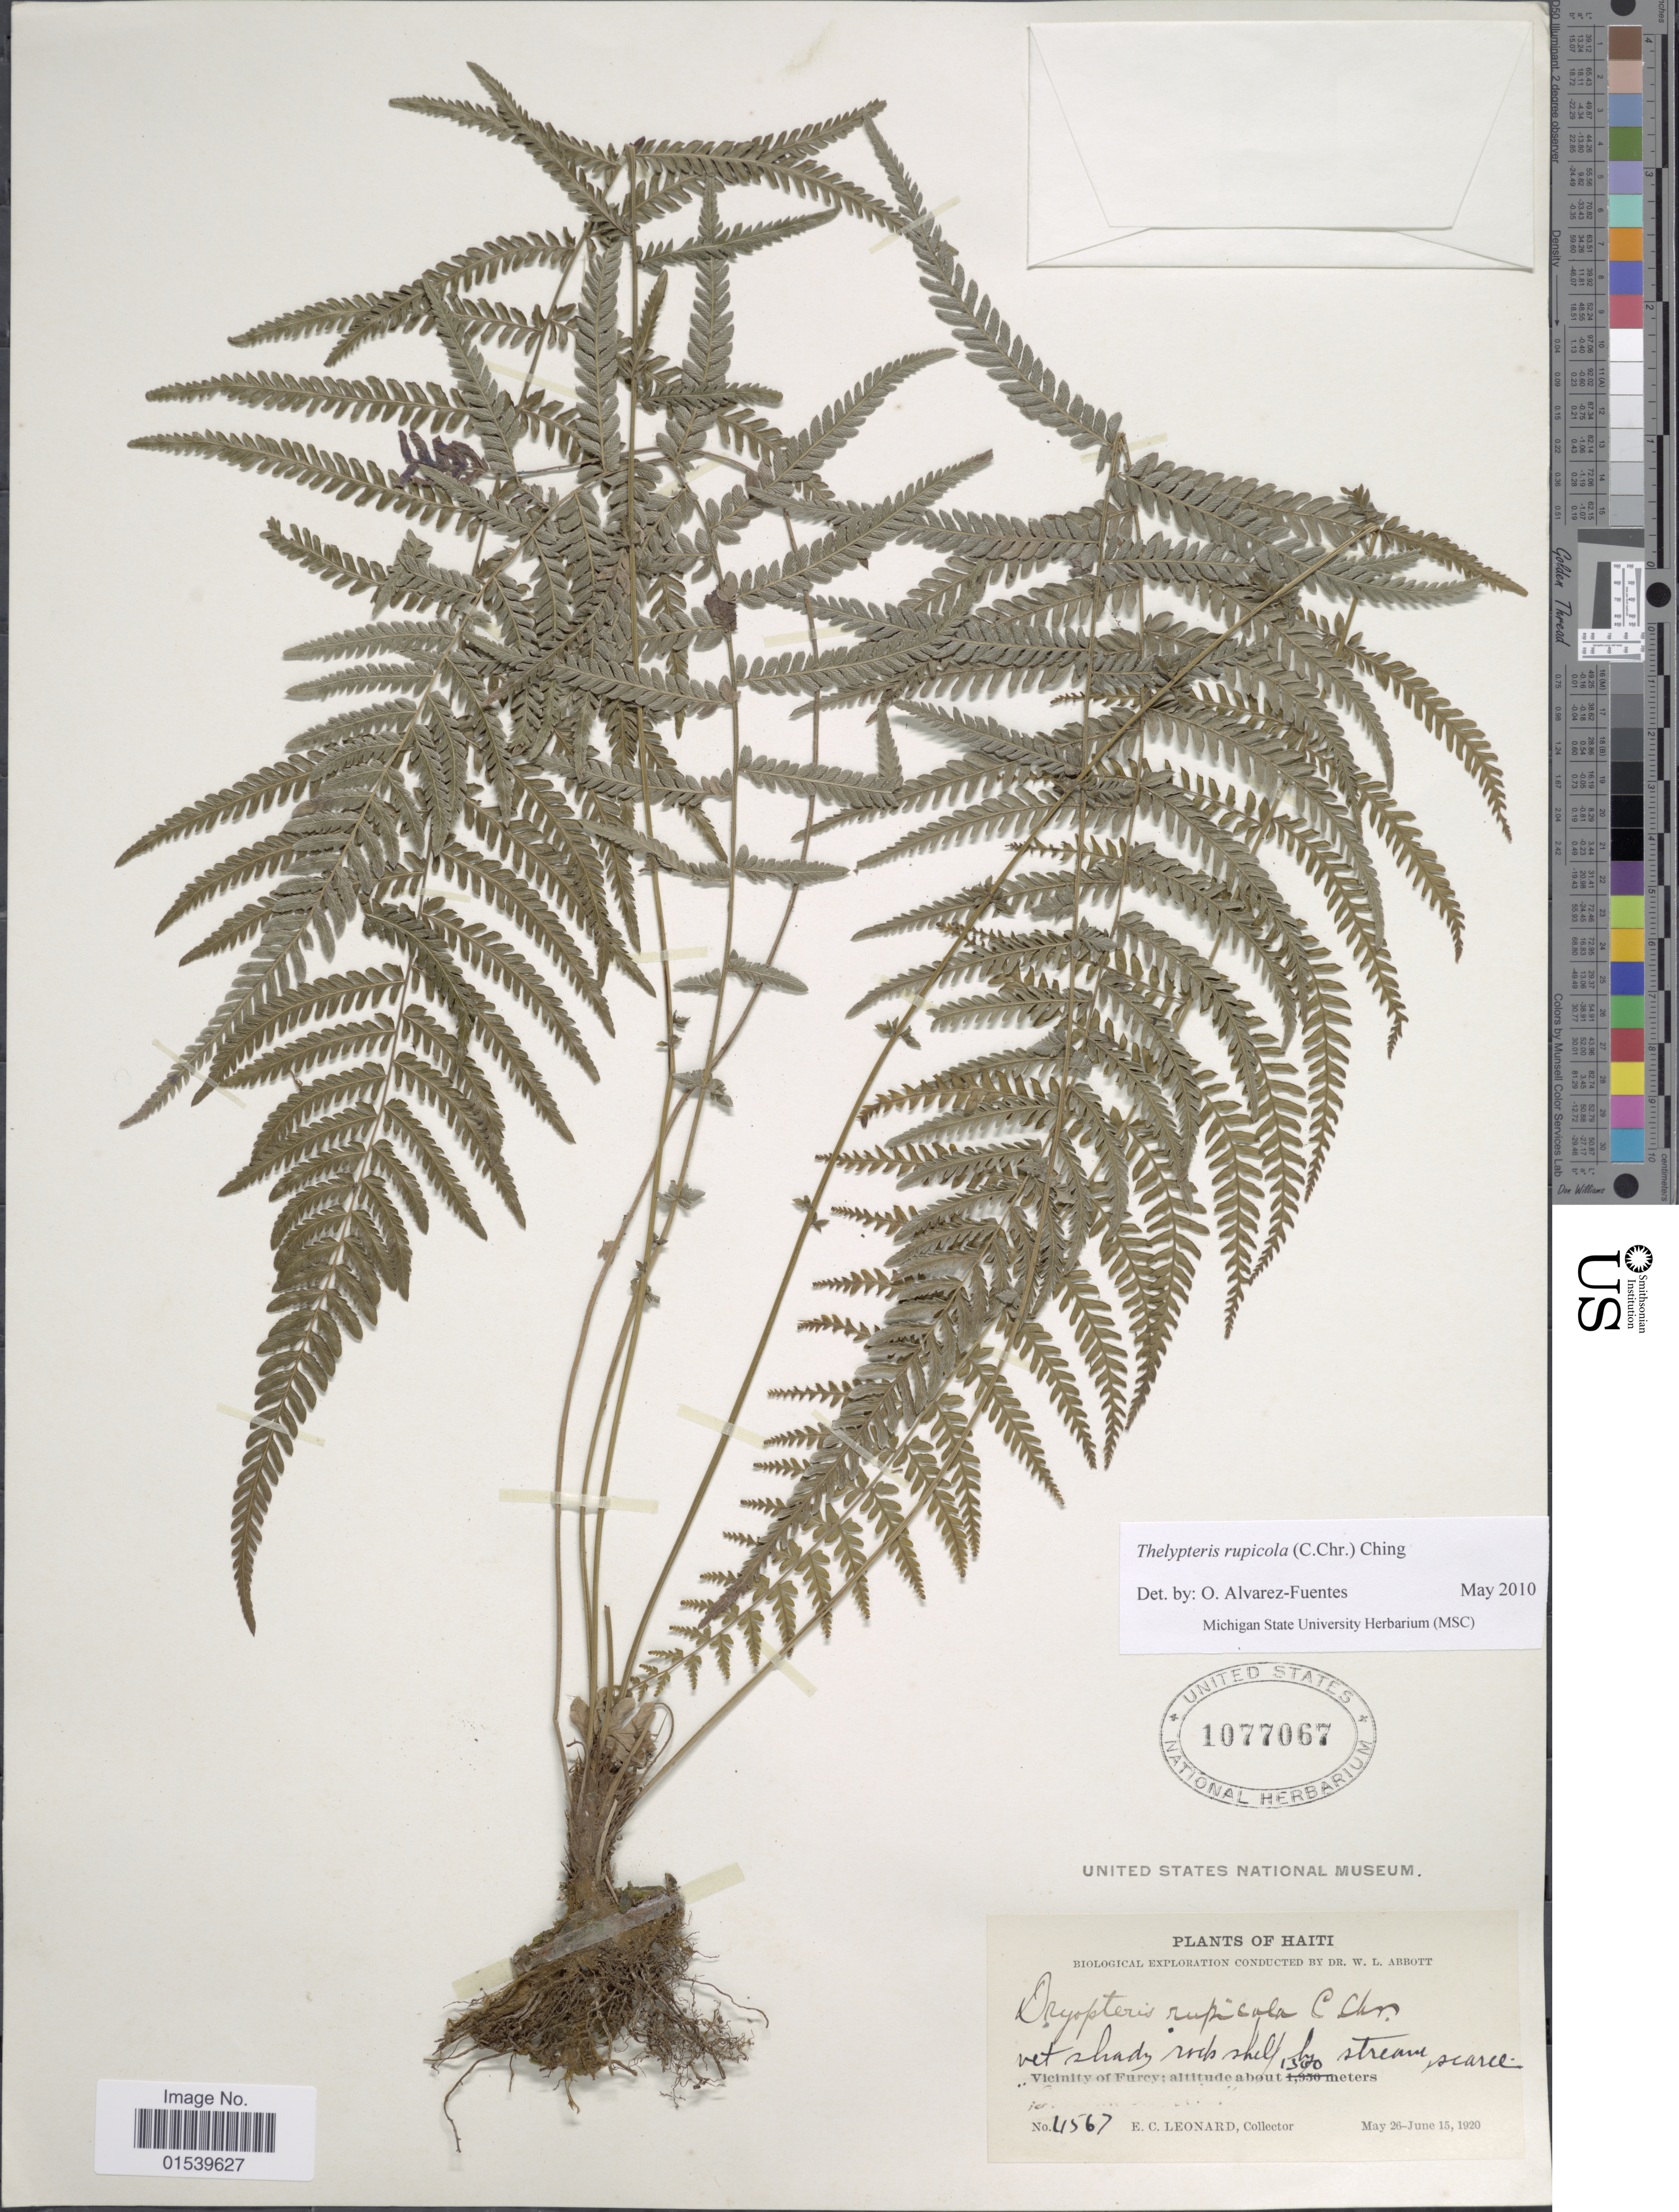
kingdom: Plantae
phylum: Tracheophyta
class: Polypodiopsida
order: Polypodiales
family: Thelypteridaceae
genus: Amauropelta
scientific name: Amauropelta rupicola (C. Chr.) comb. nov., ined 2015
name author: (C. Chr.)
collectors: E. C. Leonard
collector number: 4567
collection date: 1920-05-26/1920-06-15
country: Haiti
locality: Vicinity of Furcy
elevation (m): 1300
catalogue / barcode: US 1077067